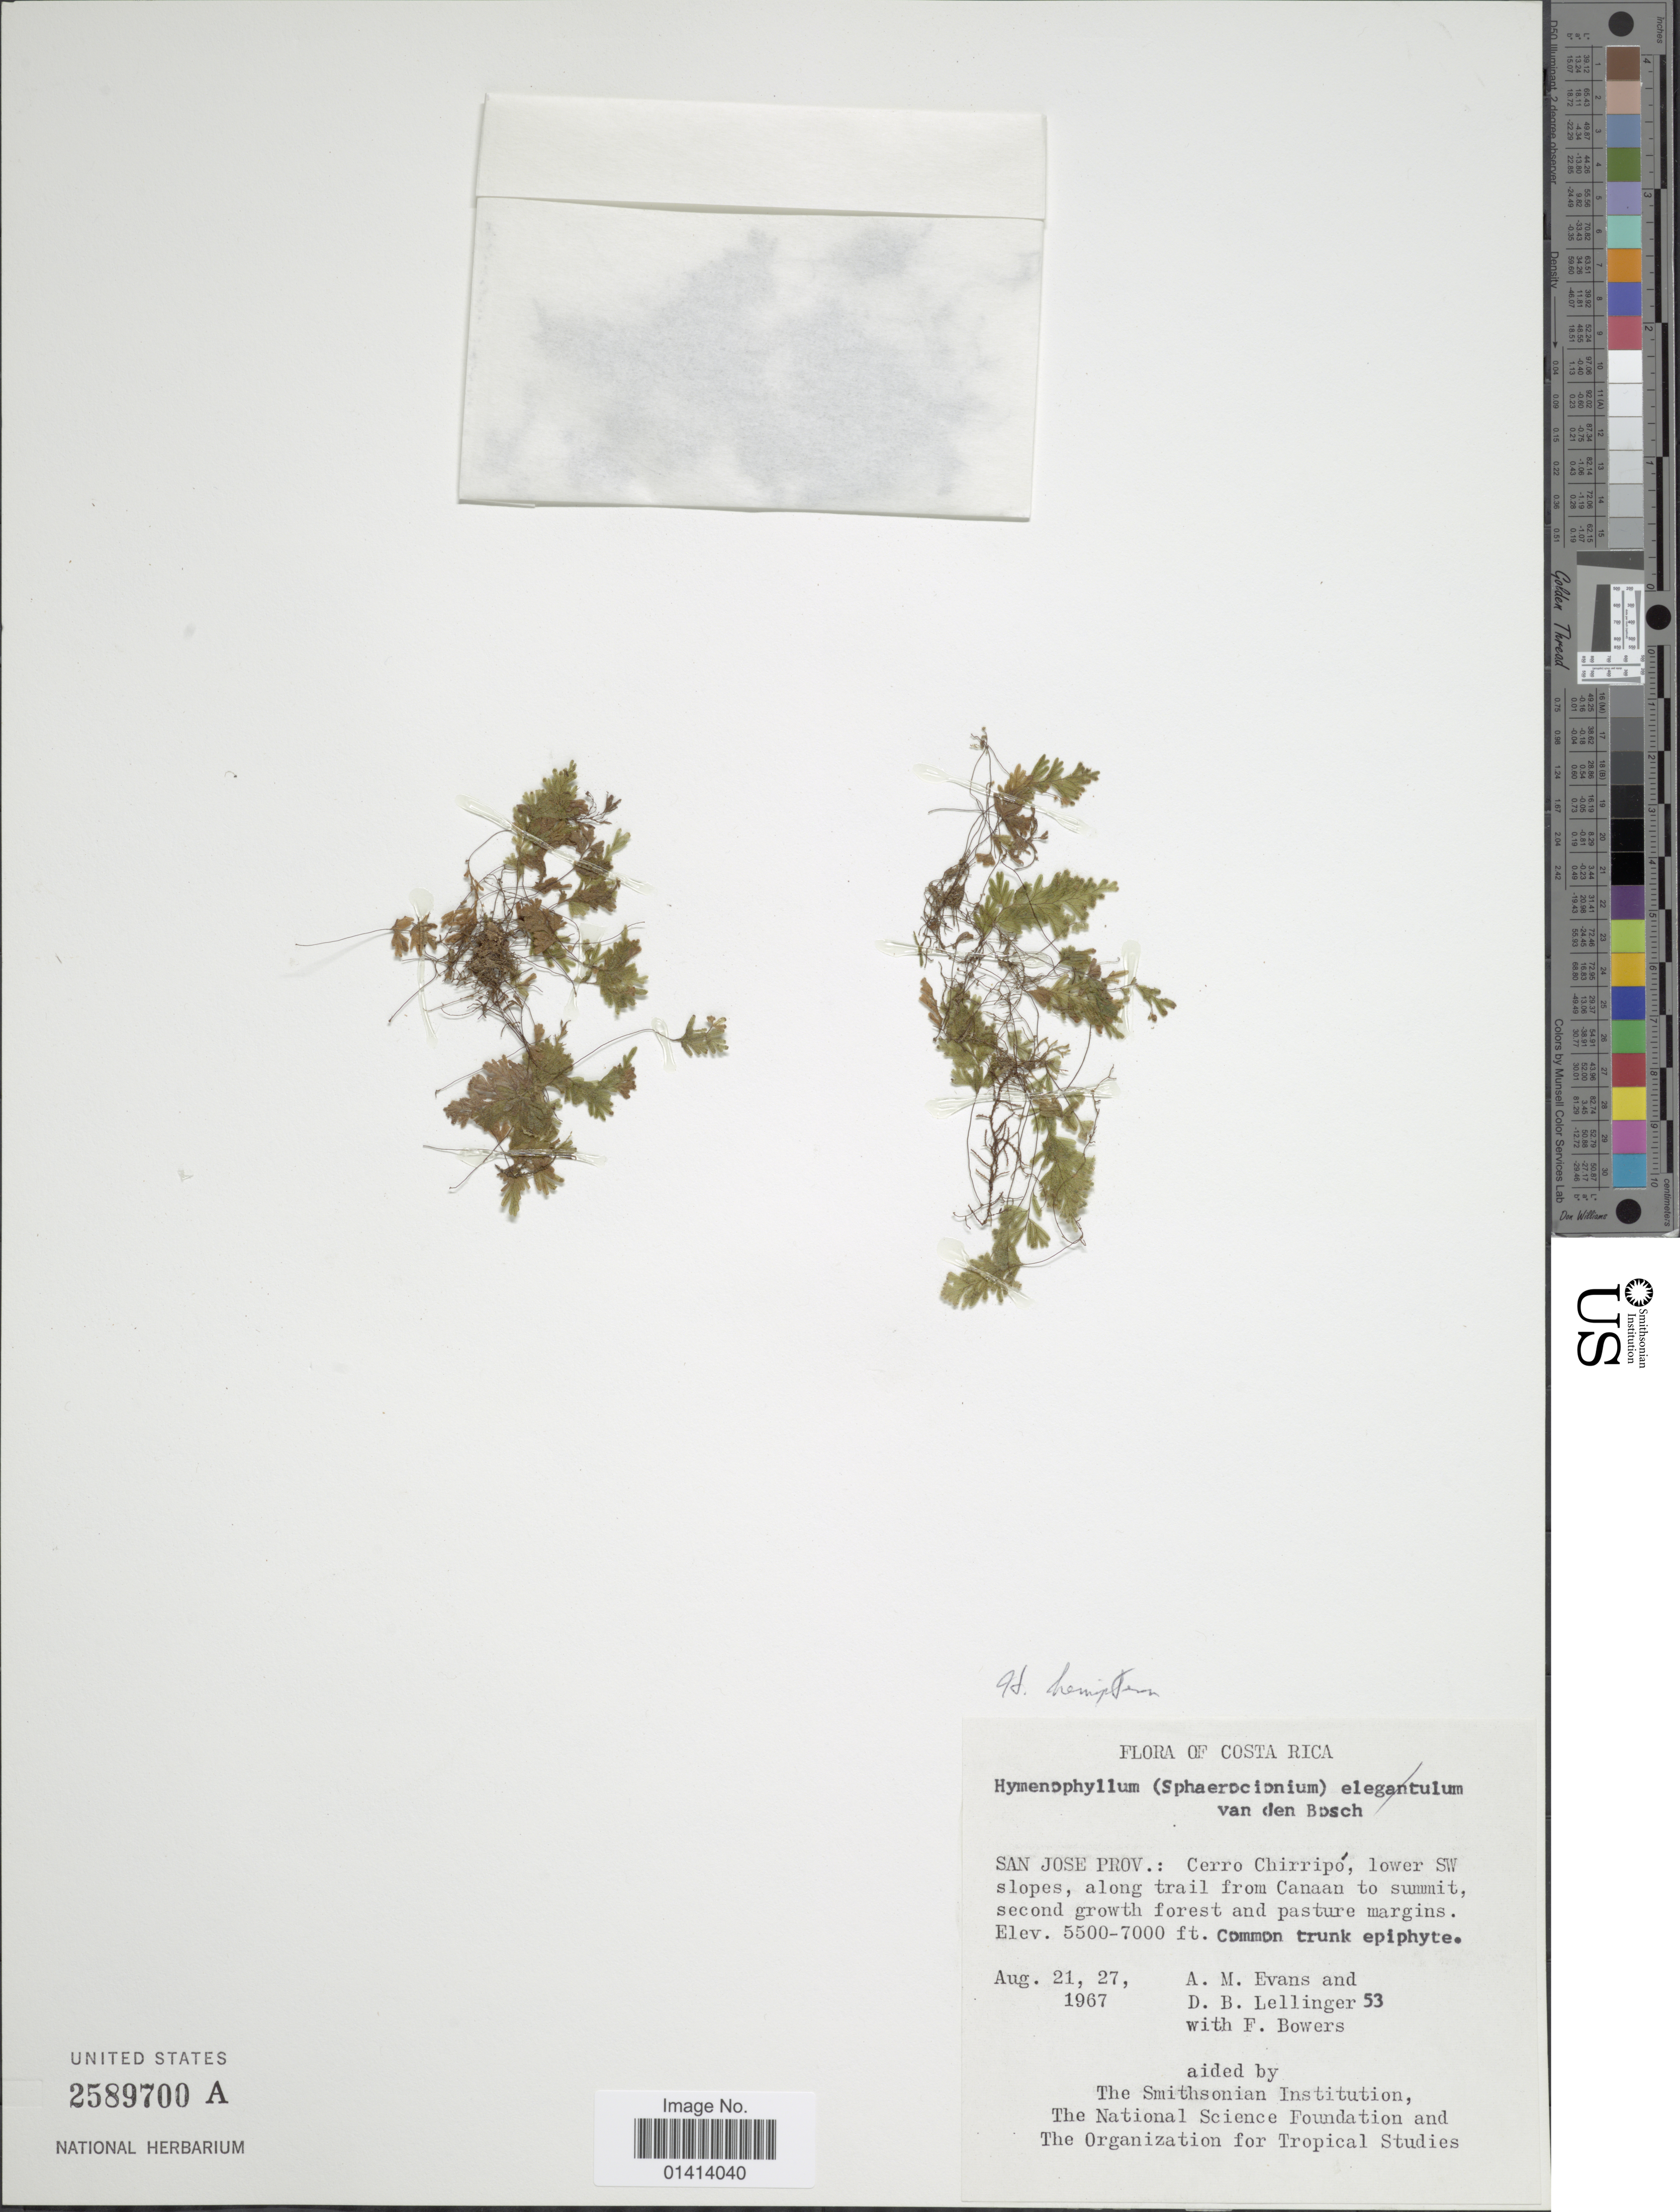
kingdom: Plantae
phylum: Tracheophyta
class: Polypodiopsida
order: Hymenophyllales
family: Hymenophyllaceae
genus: Hymenophyllum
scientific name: Hymenophyllum hemipteron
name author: Rosenst.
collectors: A. M. Evans, D. B. Lellinger & F. Bowers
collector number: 53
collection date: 1967-08-21/1967-08-27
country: Costa Rica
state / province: San José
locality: Cerro Chirripó, lower SW slopes, along trail from Canaan to summit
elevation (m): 1676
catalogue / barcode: US 2589700A